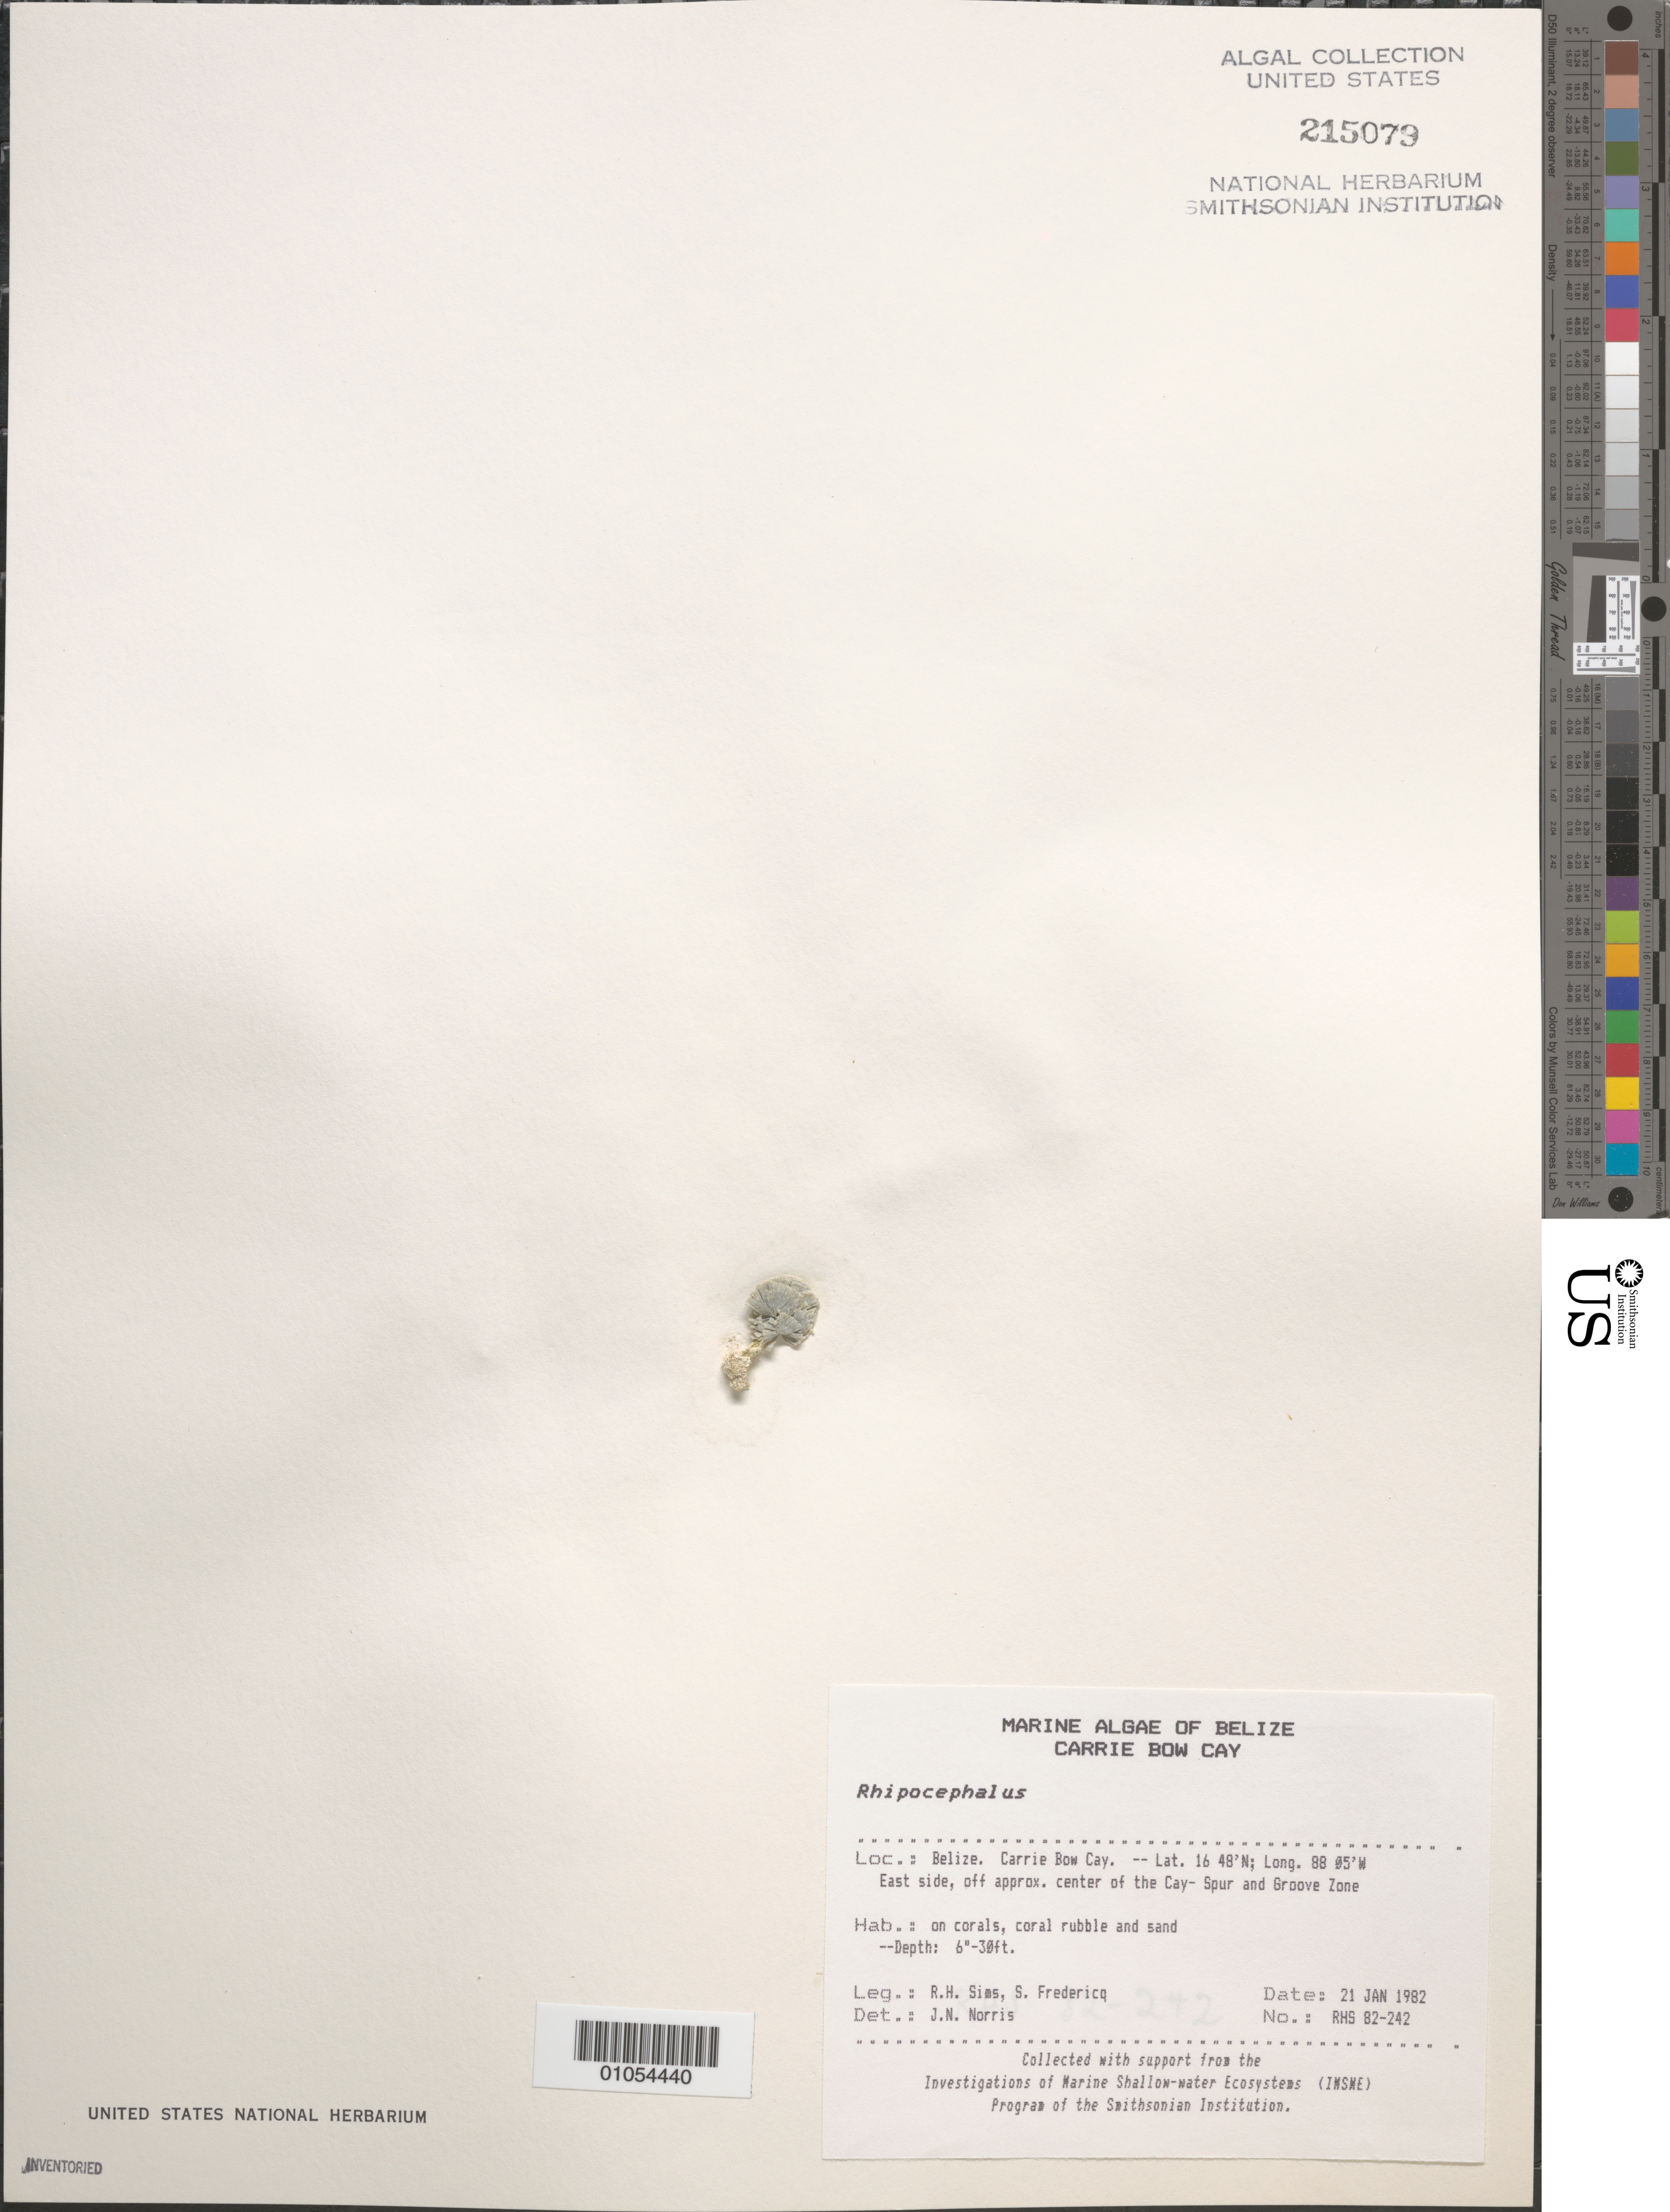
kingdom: Plantae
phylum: Chlorophyta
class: Ulvophyceae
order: Bryopsidales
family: Udoteaceae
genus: Rhipocephalus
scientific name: Rhipocephalus sp.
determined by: Norris, James N.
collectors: R. H. Sims & S. Fredericq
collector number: RHS 82-242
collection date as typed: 21 Jan 1982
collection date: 1982-01-21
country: Belize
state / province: Stann Creek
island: Carrie Bow Cay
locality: Spur and groove zone, east side of approx. cemter of the cay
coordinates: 16 48'N, 88 05'W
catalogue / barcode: US 215079